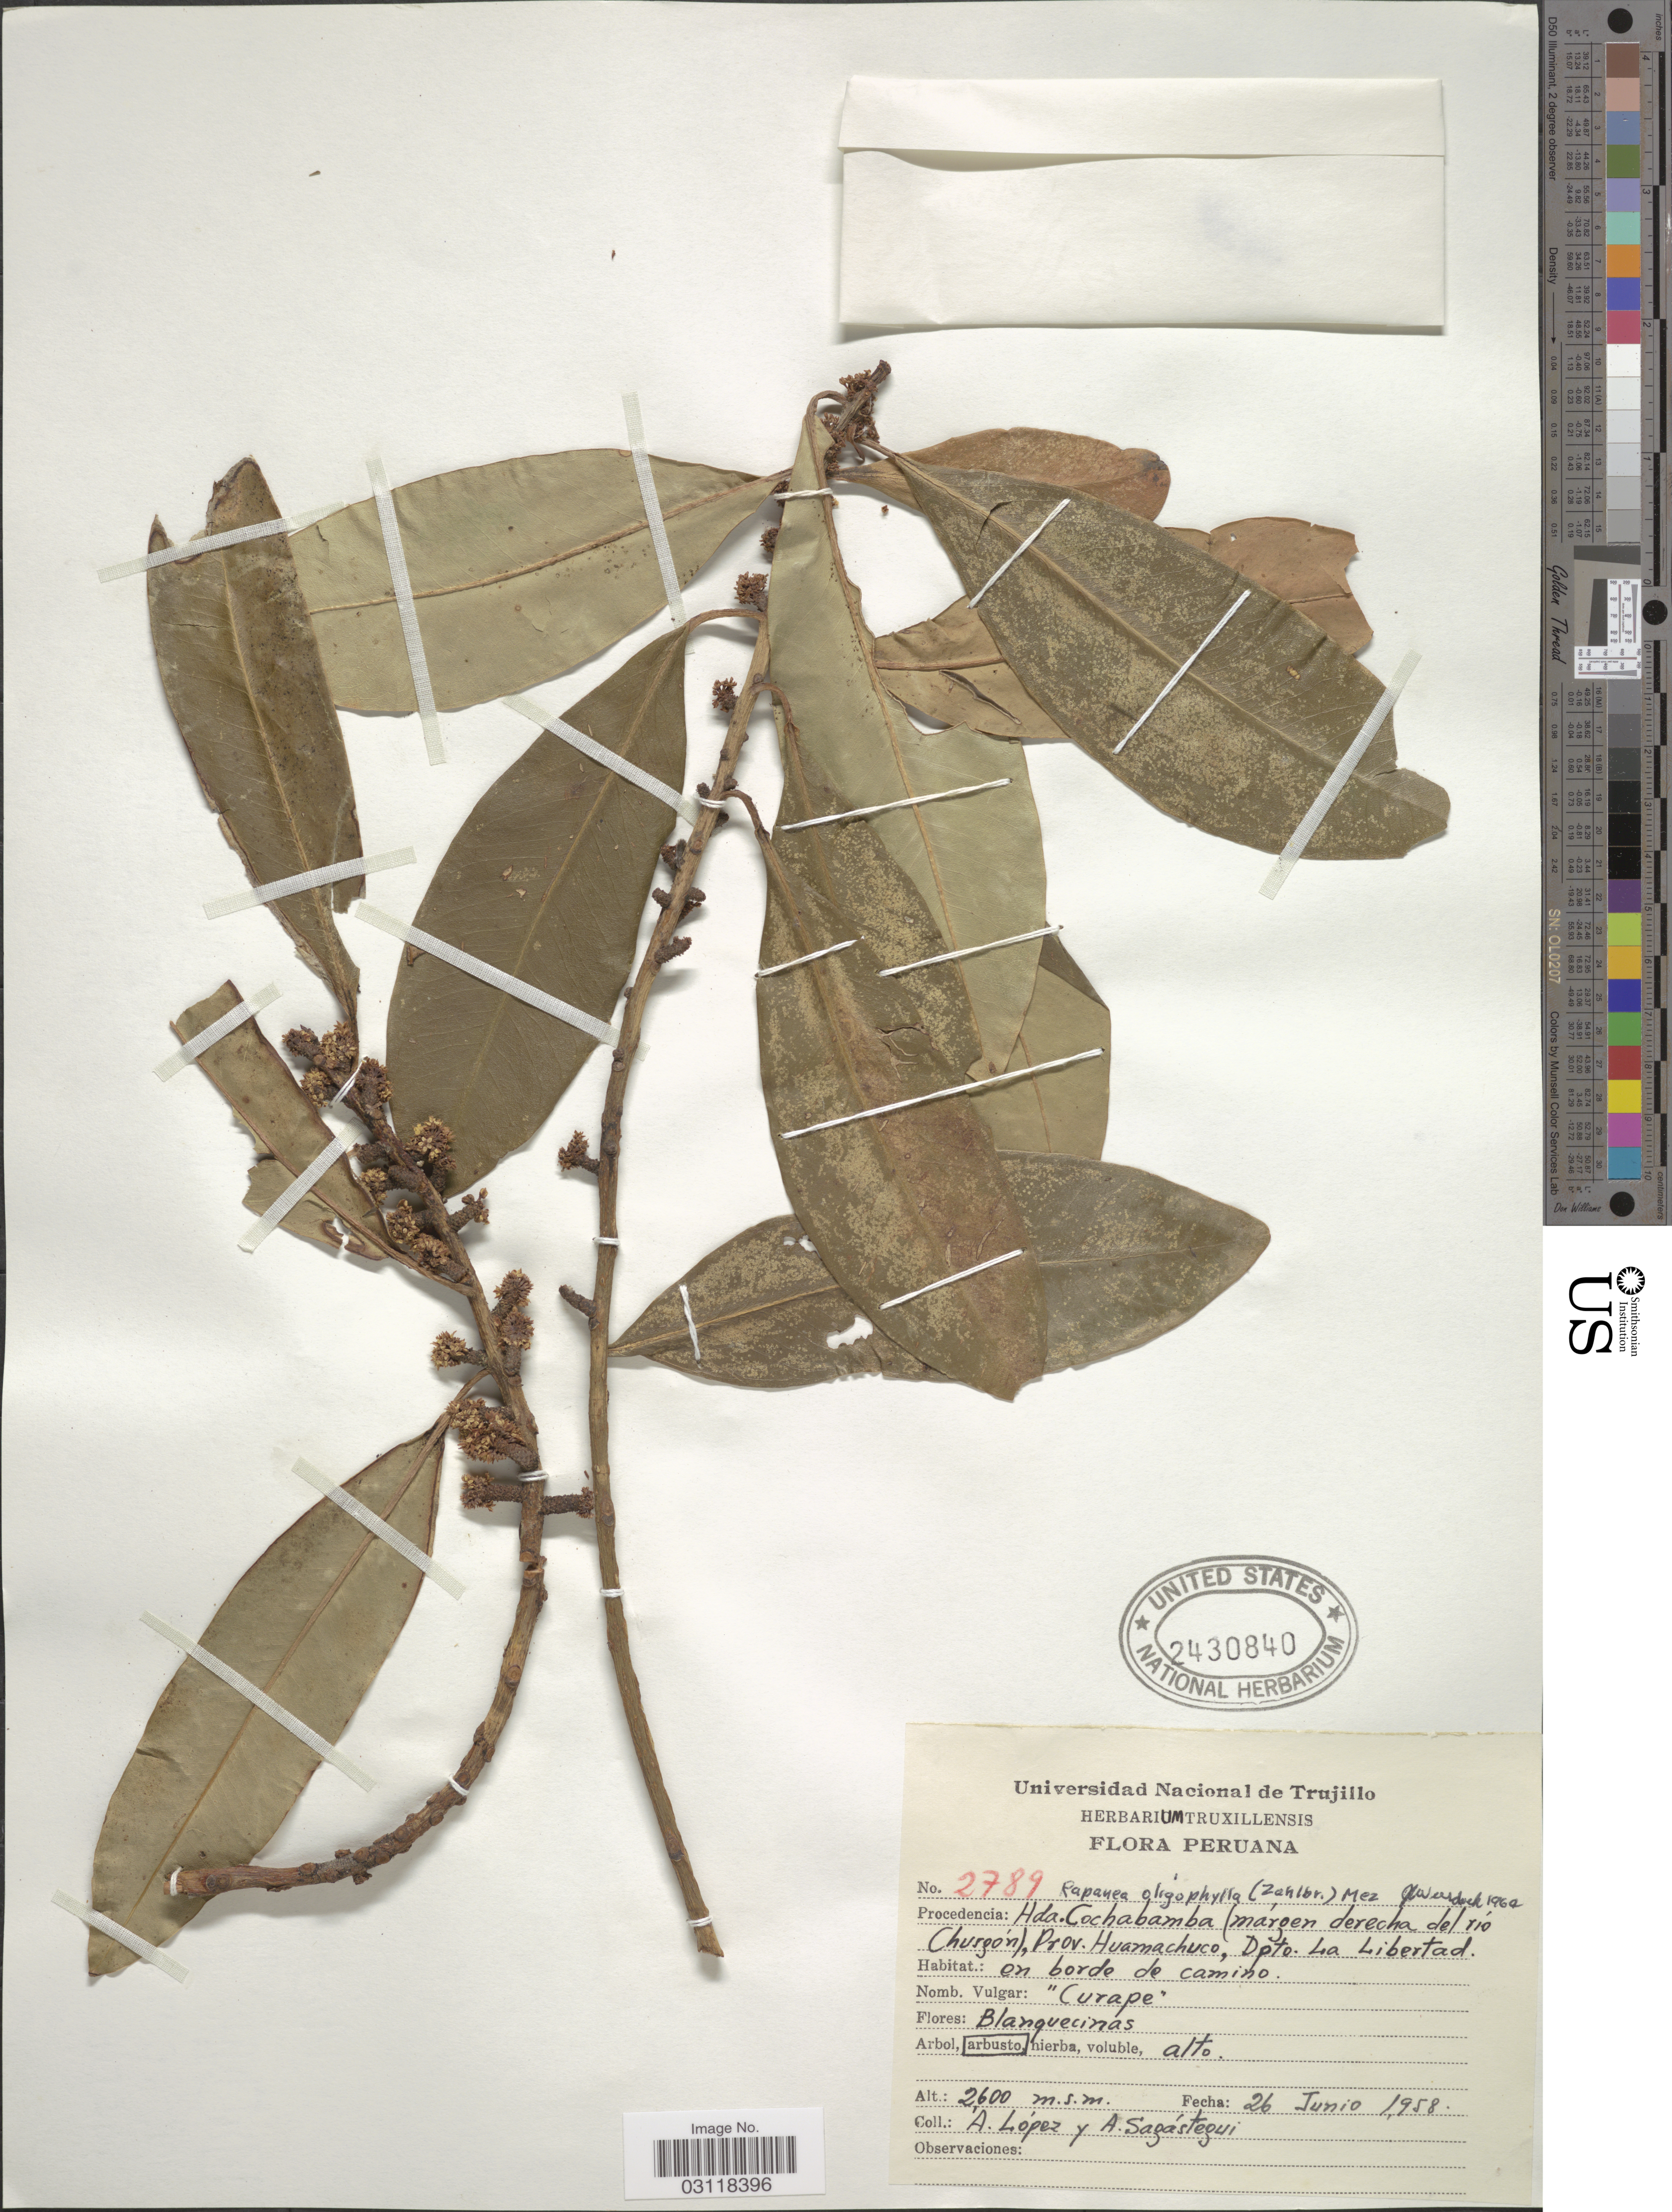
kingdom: Plantae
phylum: Tracheophyta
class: Magnoliopsida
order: Ericales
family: Primulaceae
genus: Rapanea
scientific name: Rapanea oligophylla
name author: (Zahlbr.) Mez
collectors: A. López & A. Sagástequi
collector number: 2789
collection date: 1958-06-26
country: Bolivia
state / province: Cochabamba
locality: Hda. Cochabamba (maroen derecha del río Chusgón), Prov. Huamachuco, Dpto. La Libertad.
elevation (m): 2600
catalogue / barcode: US 2430840